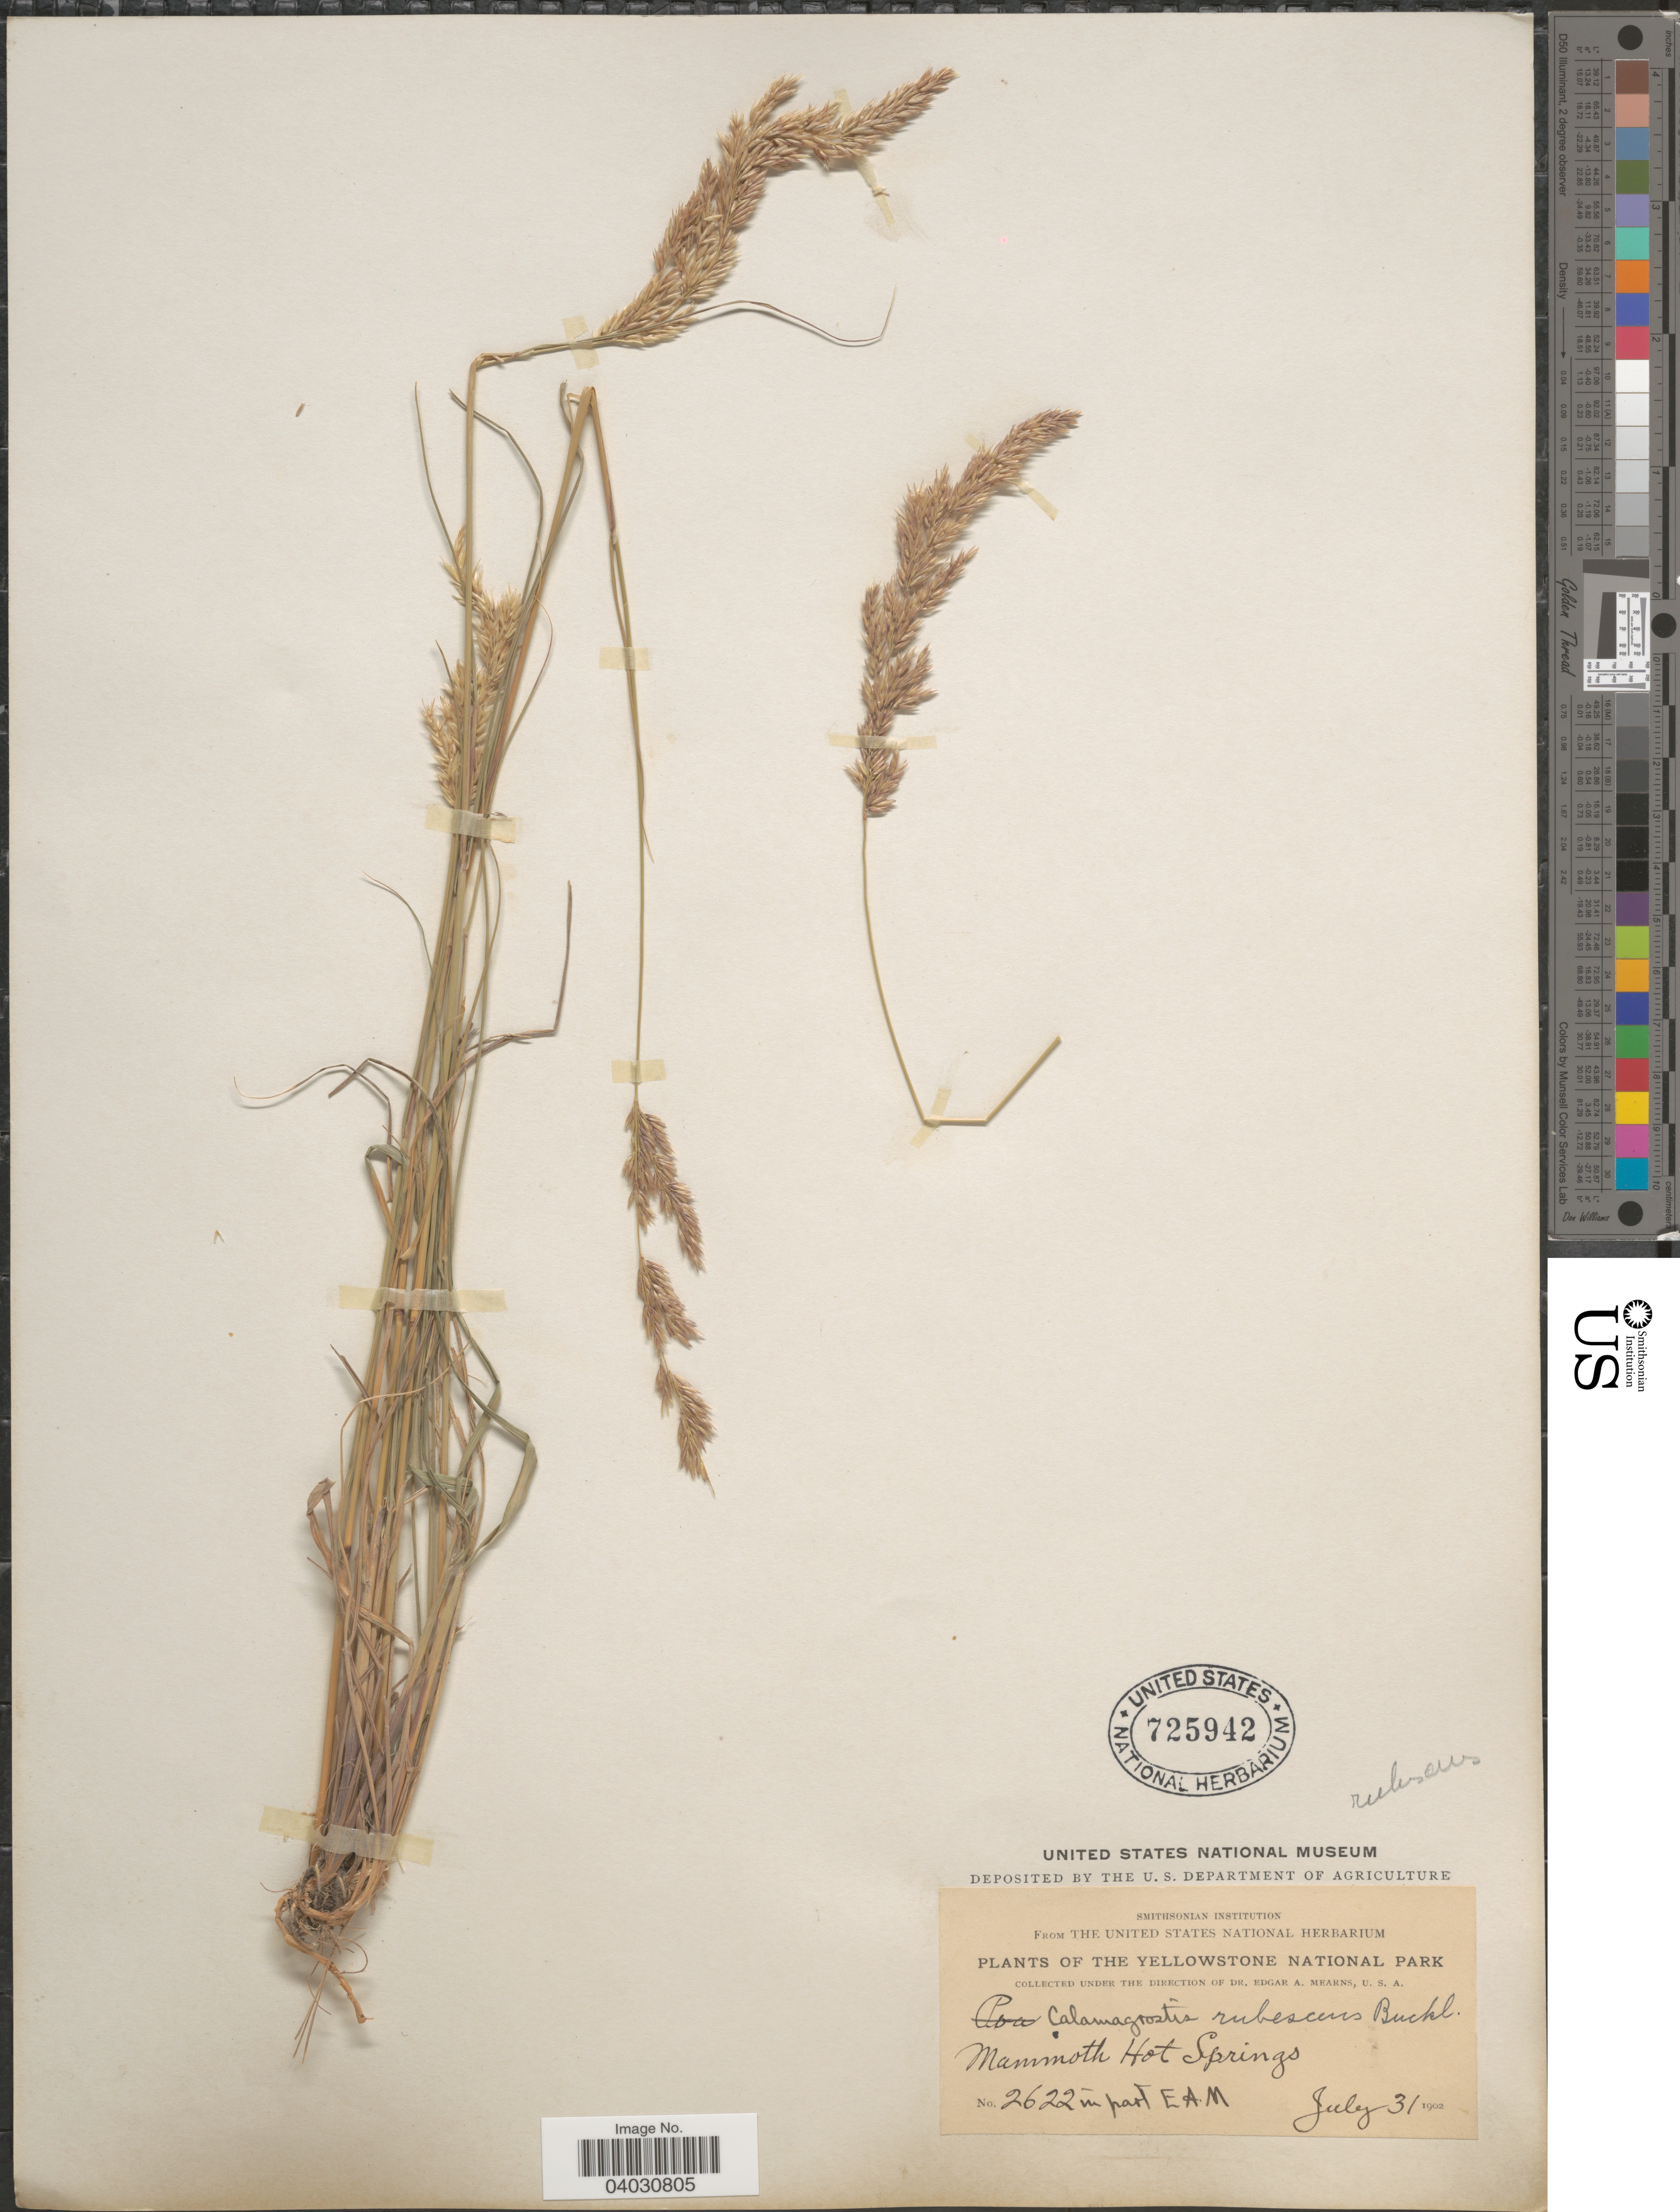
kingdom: Plantae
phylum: Tracheophyta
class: Liliopsida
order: Poales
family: Poaceae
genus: Calamagrostis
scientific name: Calamagrostis rubescens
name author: Buckley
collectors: E. A. Mearns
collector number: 2622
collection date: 1902-07-31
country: United States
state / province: Wyoming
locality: The Yellowstone National Park. Mammoth Hot Springs.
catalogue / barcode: US 725942